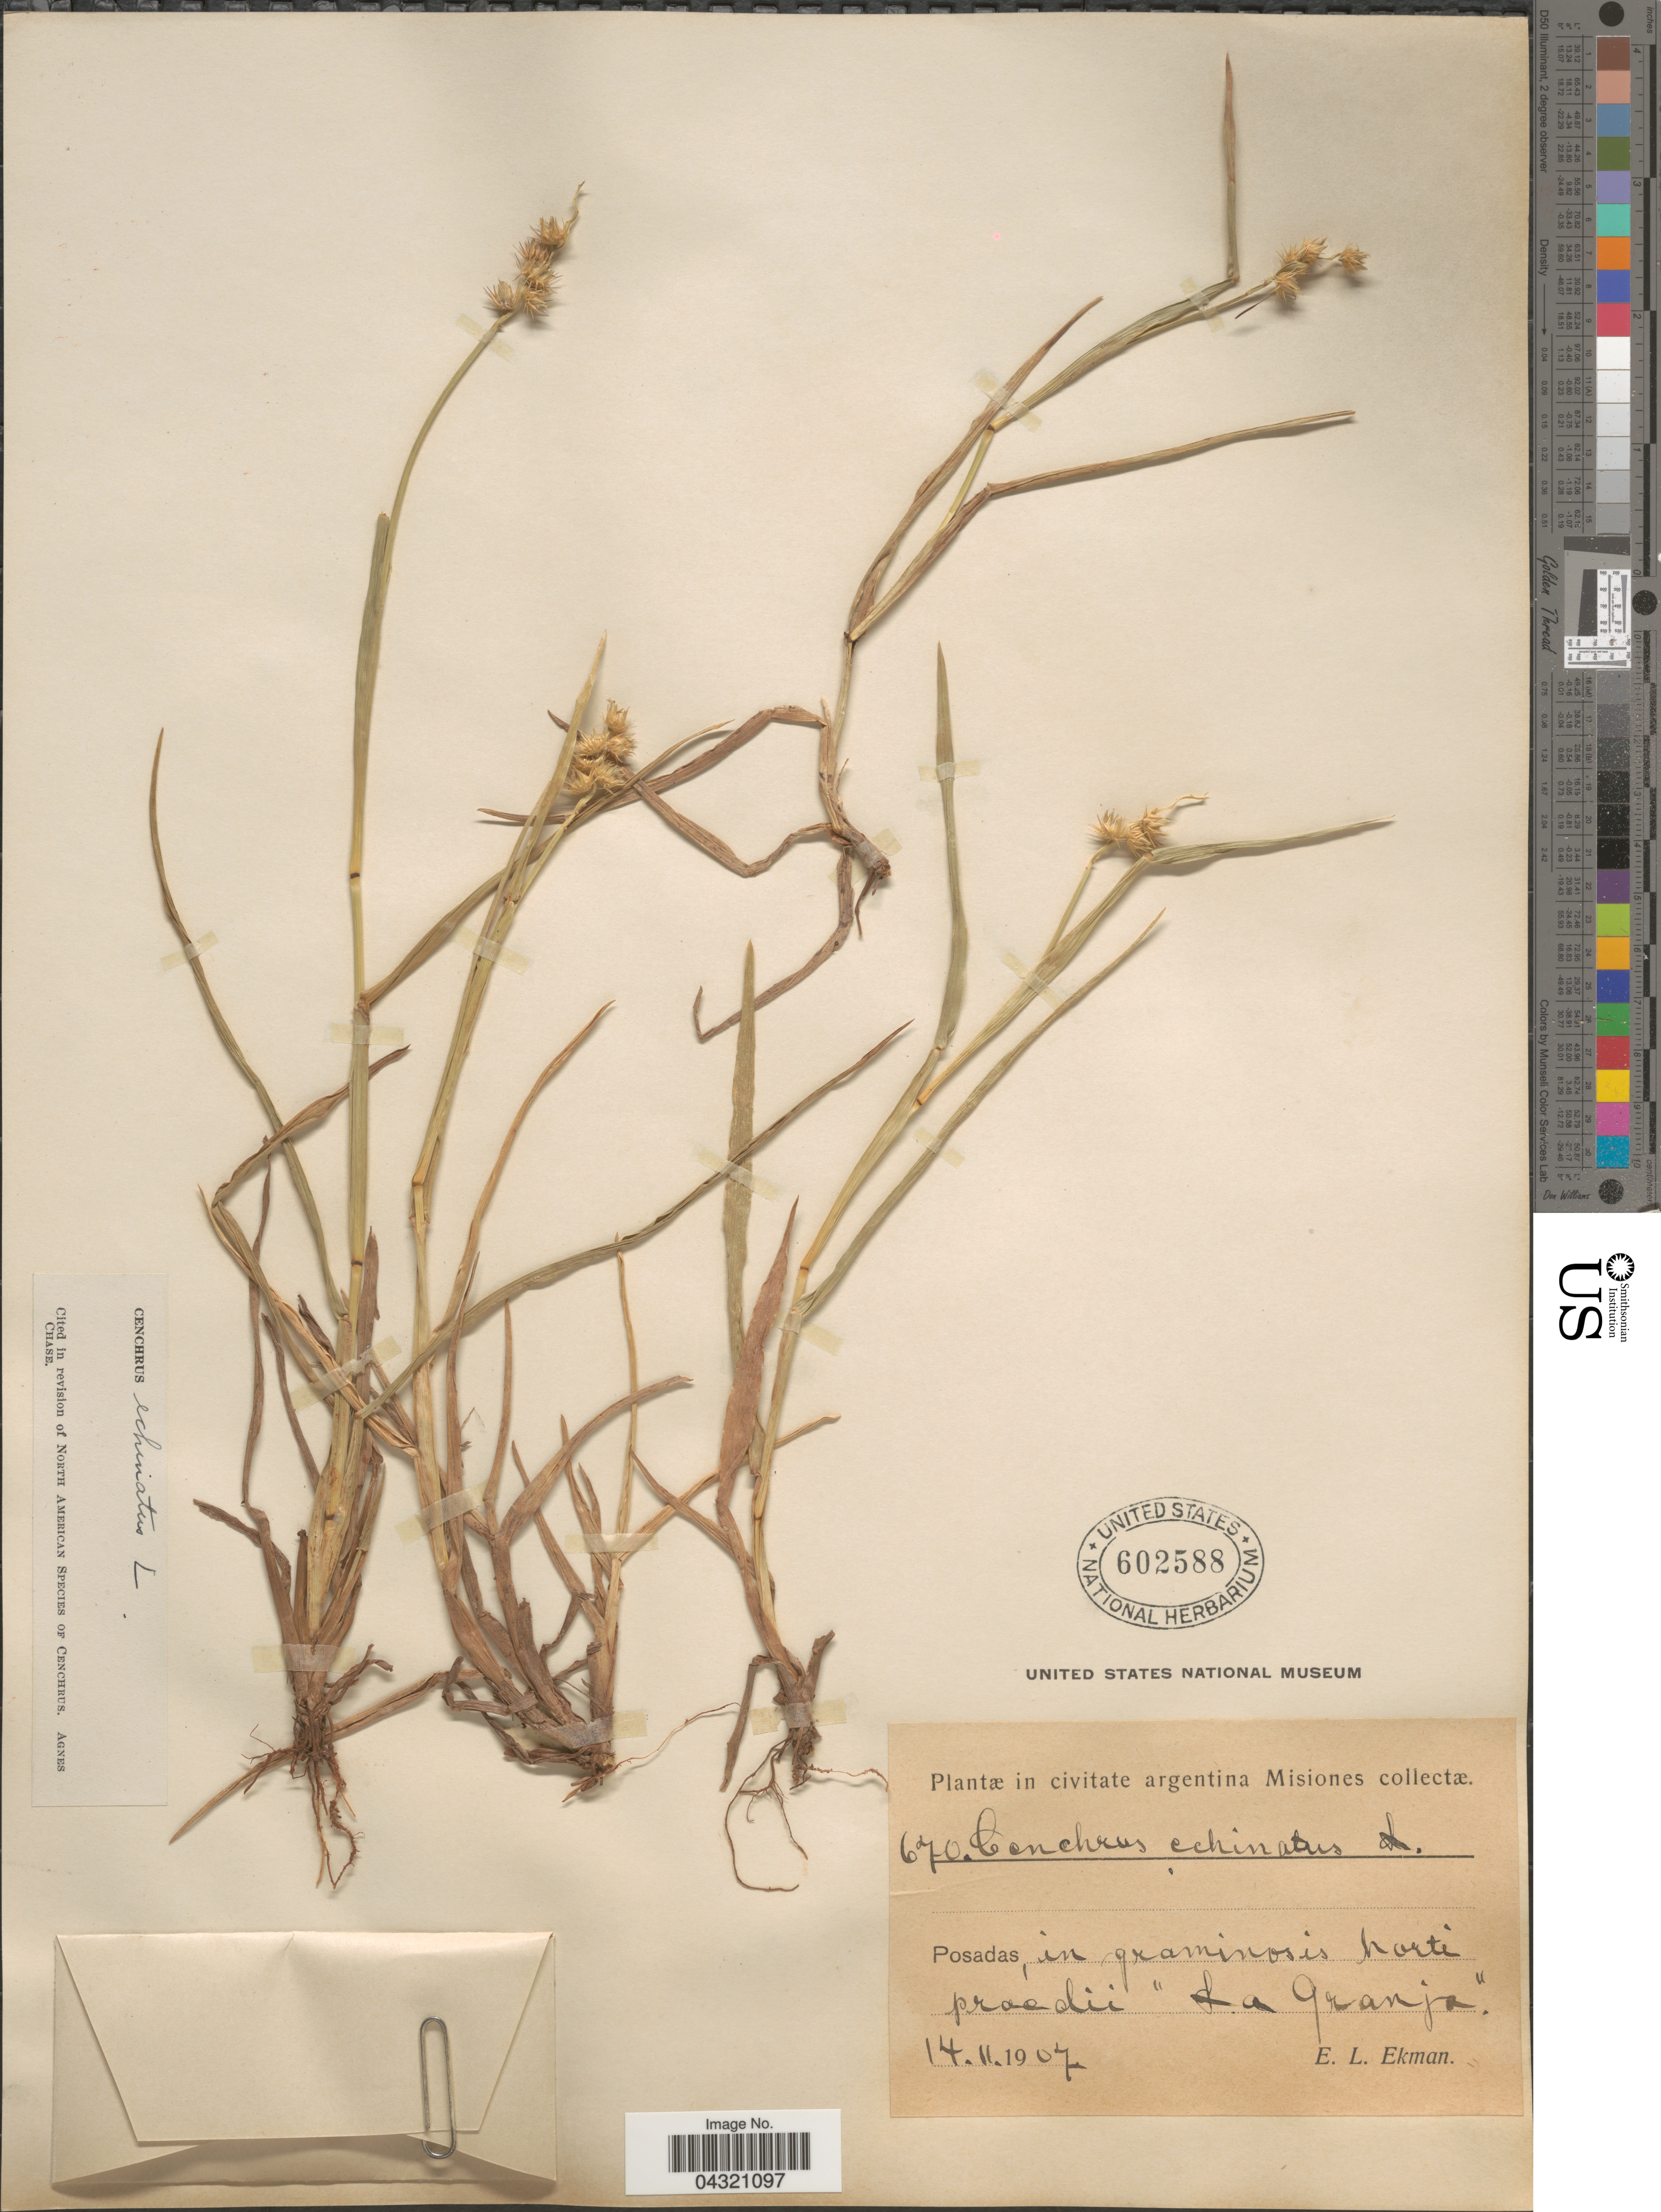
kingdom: Plantae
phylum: Tracheophyta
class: Liliopsida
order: Poales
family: Poaceae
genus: Cenchrus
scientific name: Cenchrus echinatus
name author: L.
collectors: E. L. Ekman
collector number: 670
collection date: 1907-02-14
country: Argentina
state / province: Misiones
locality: Posadas, in graminosis horti praedii "La Granja".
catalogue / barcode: US 602588